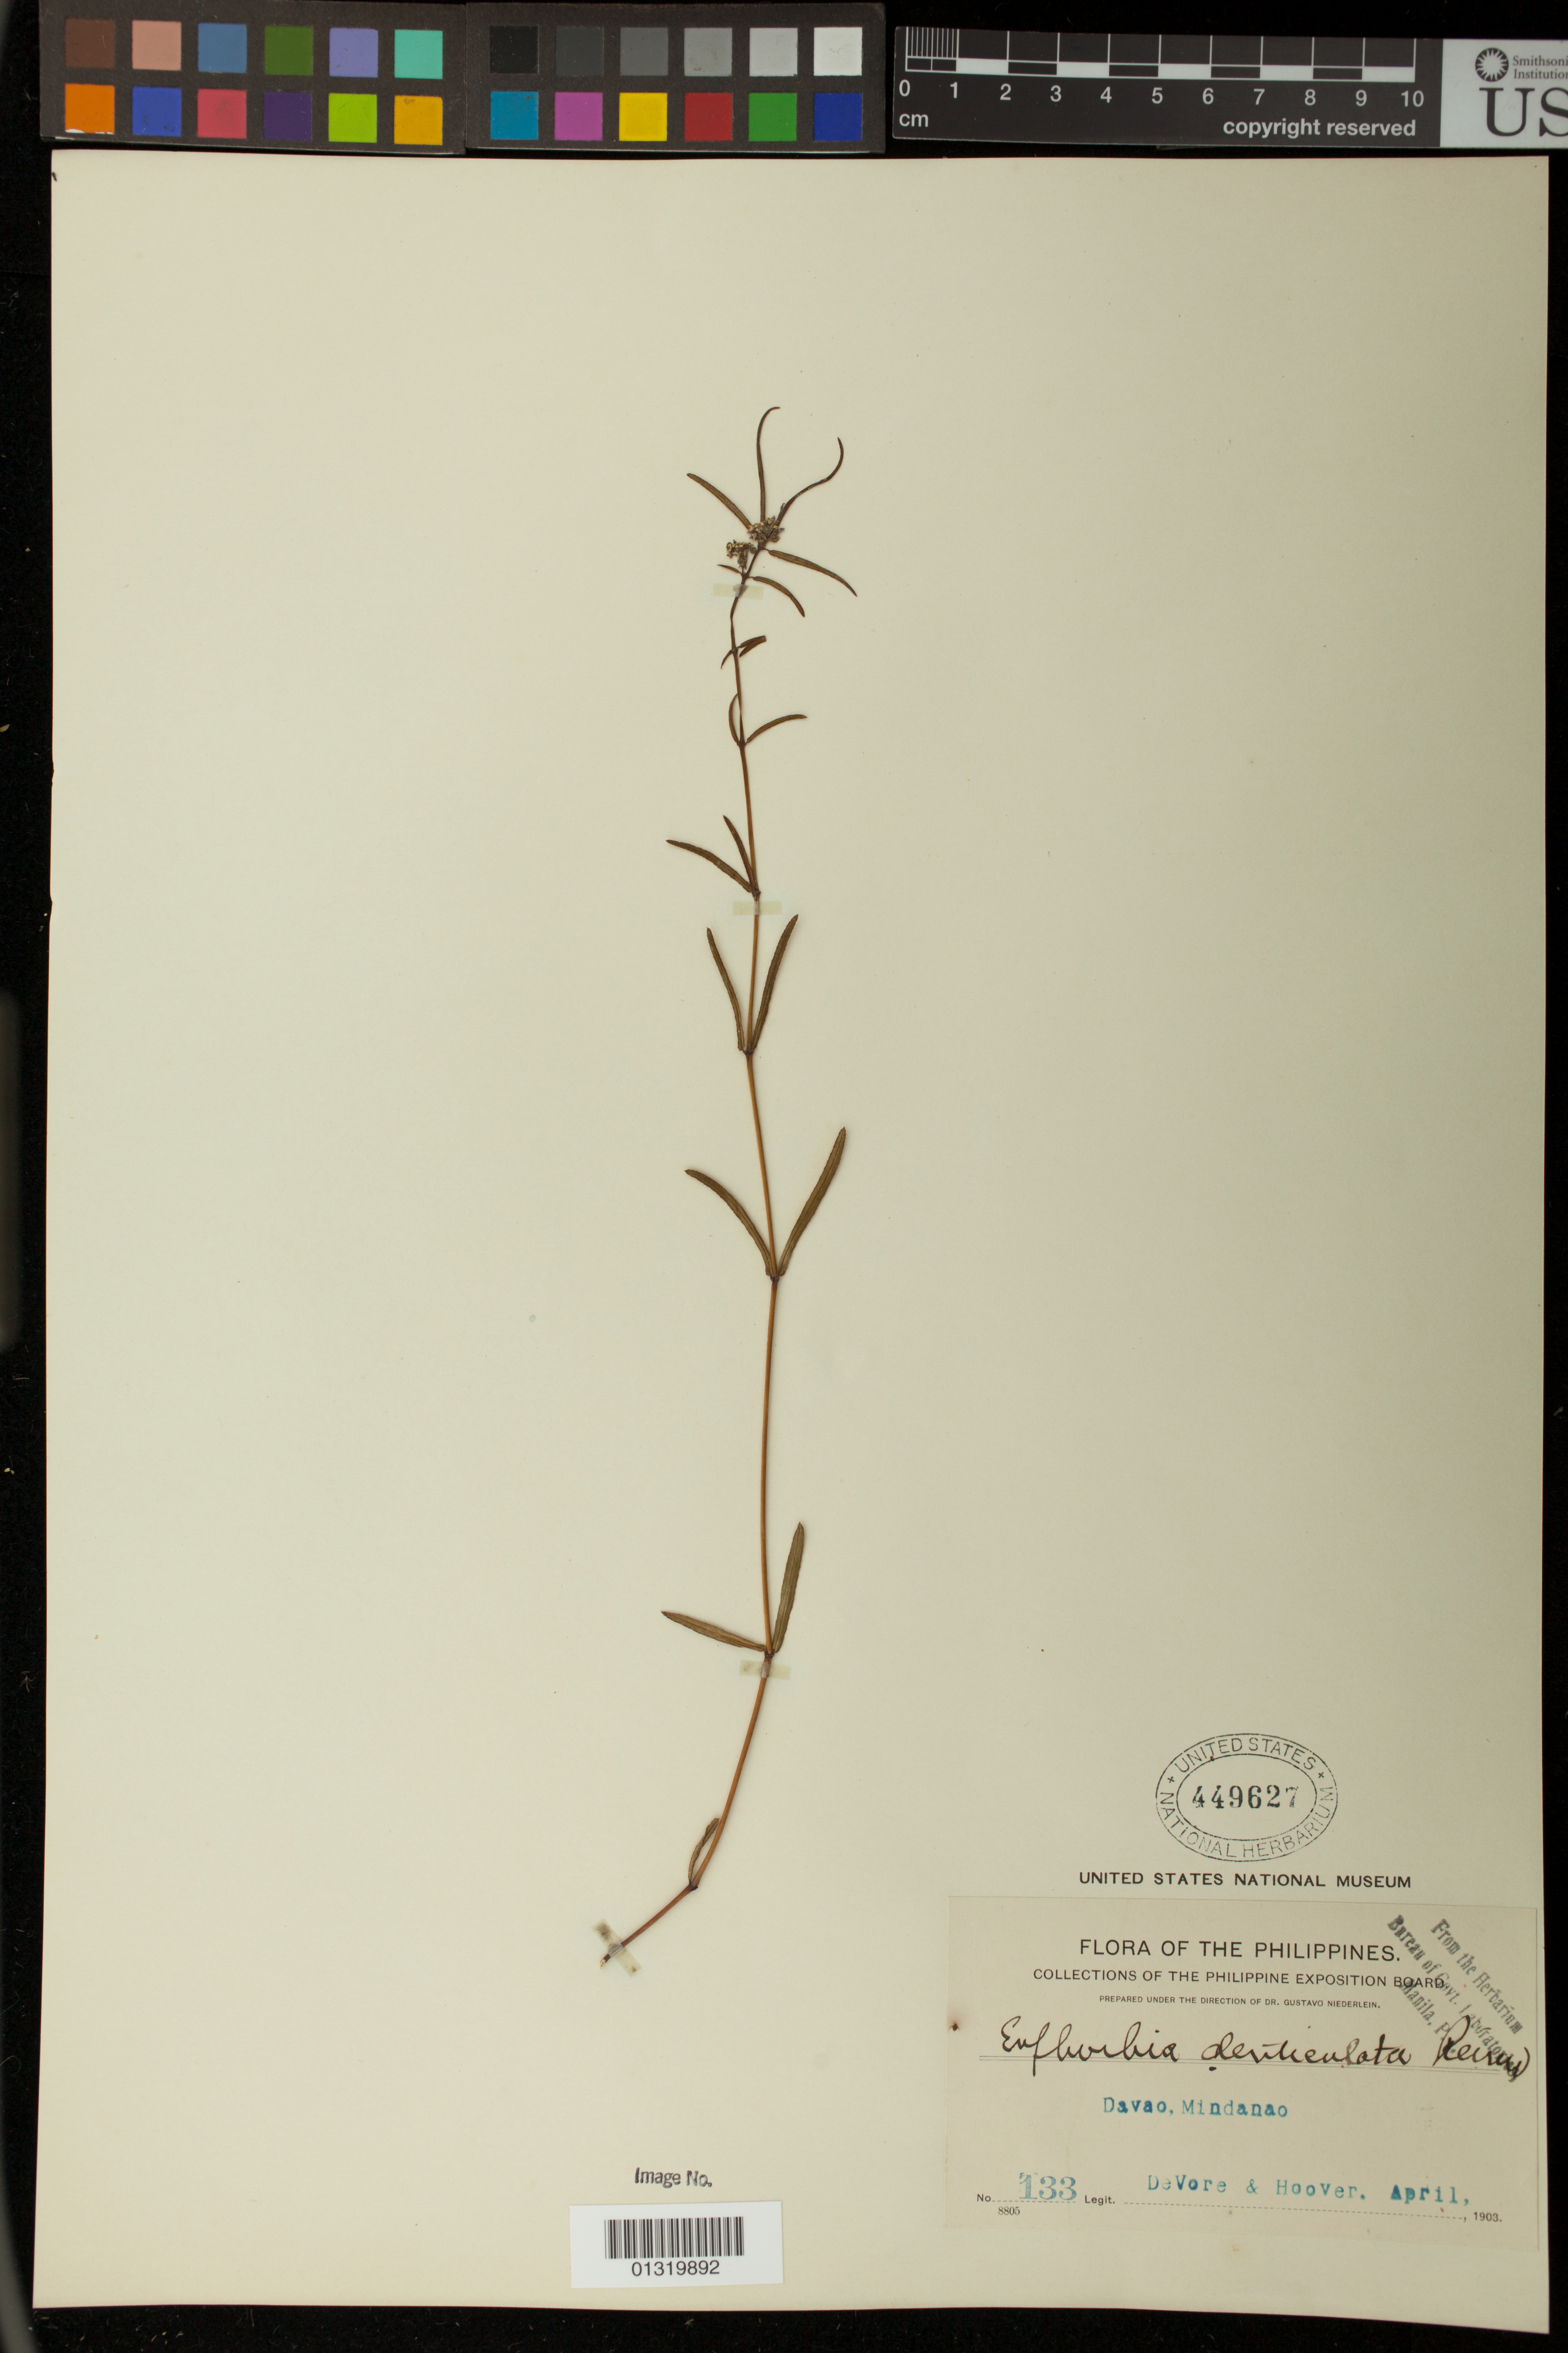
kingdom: Plantae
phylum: Tracheophyta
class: Magnoliopsida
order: Malpighiales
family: Euphorbiaceae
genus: Euphorbia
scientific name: Euphorbia bifida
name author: Hook. & Arn.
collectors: B. De Vore & -- Hoover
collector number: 133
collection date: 1903-04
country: Philippines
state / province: Davao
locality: Mindanao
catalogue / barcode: US 449627